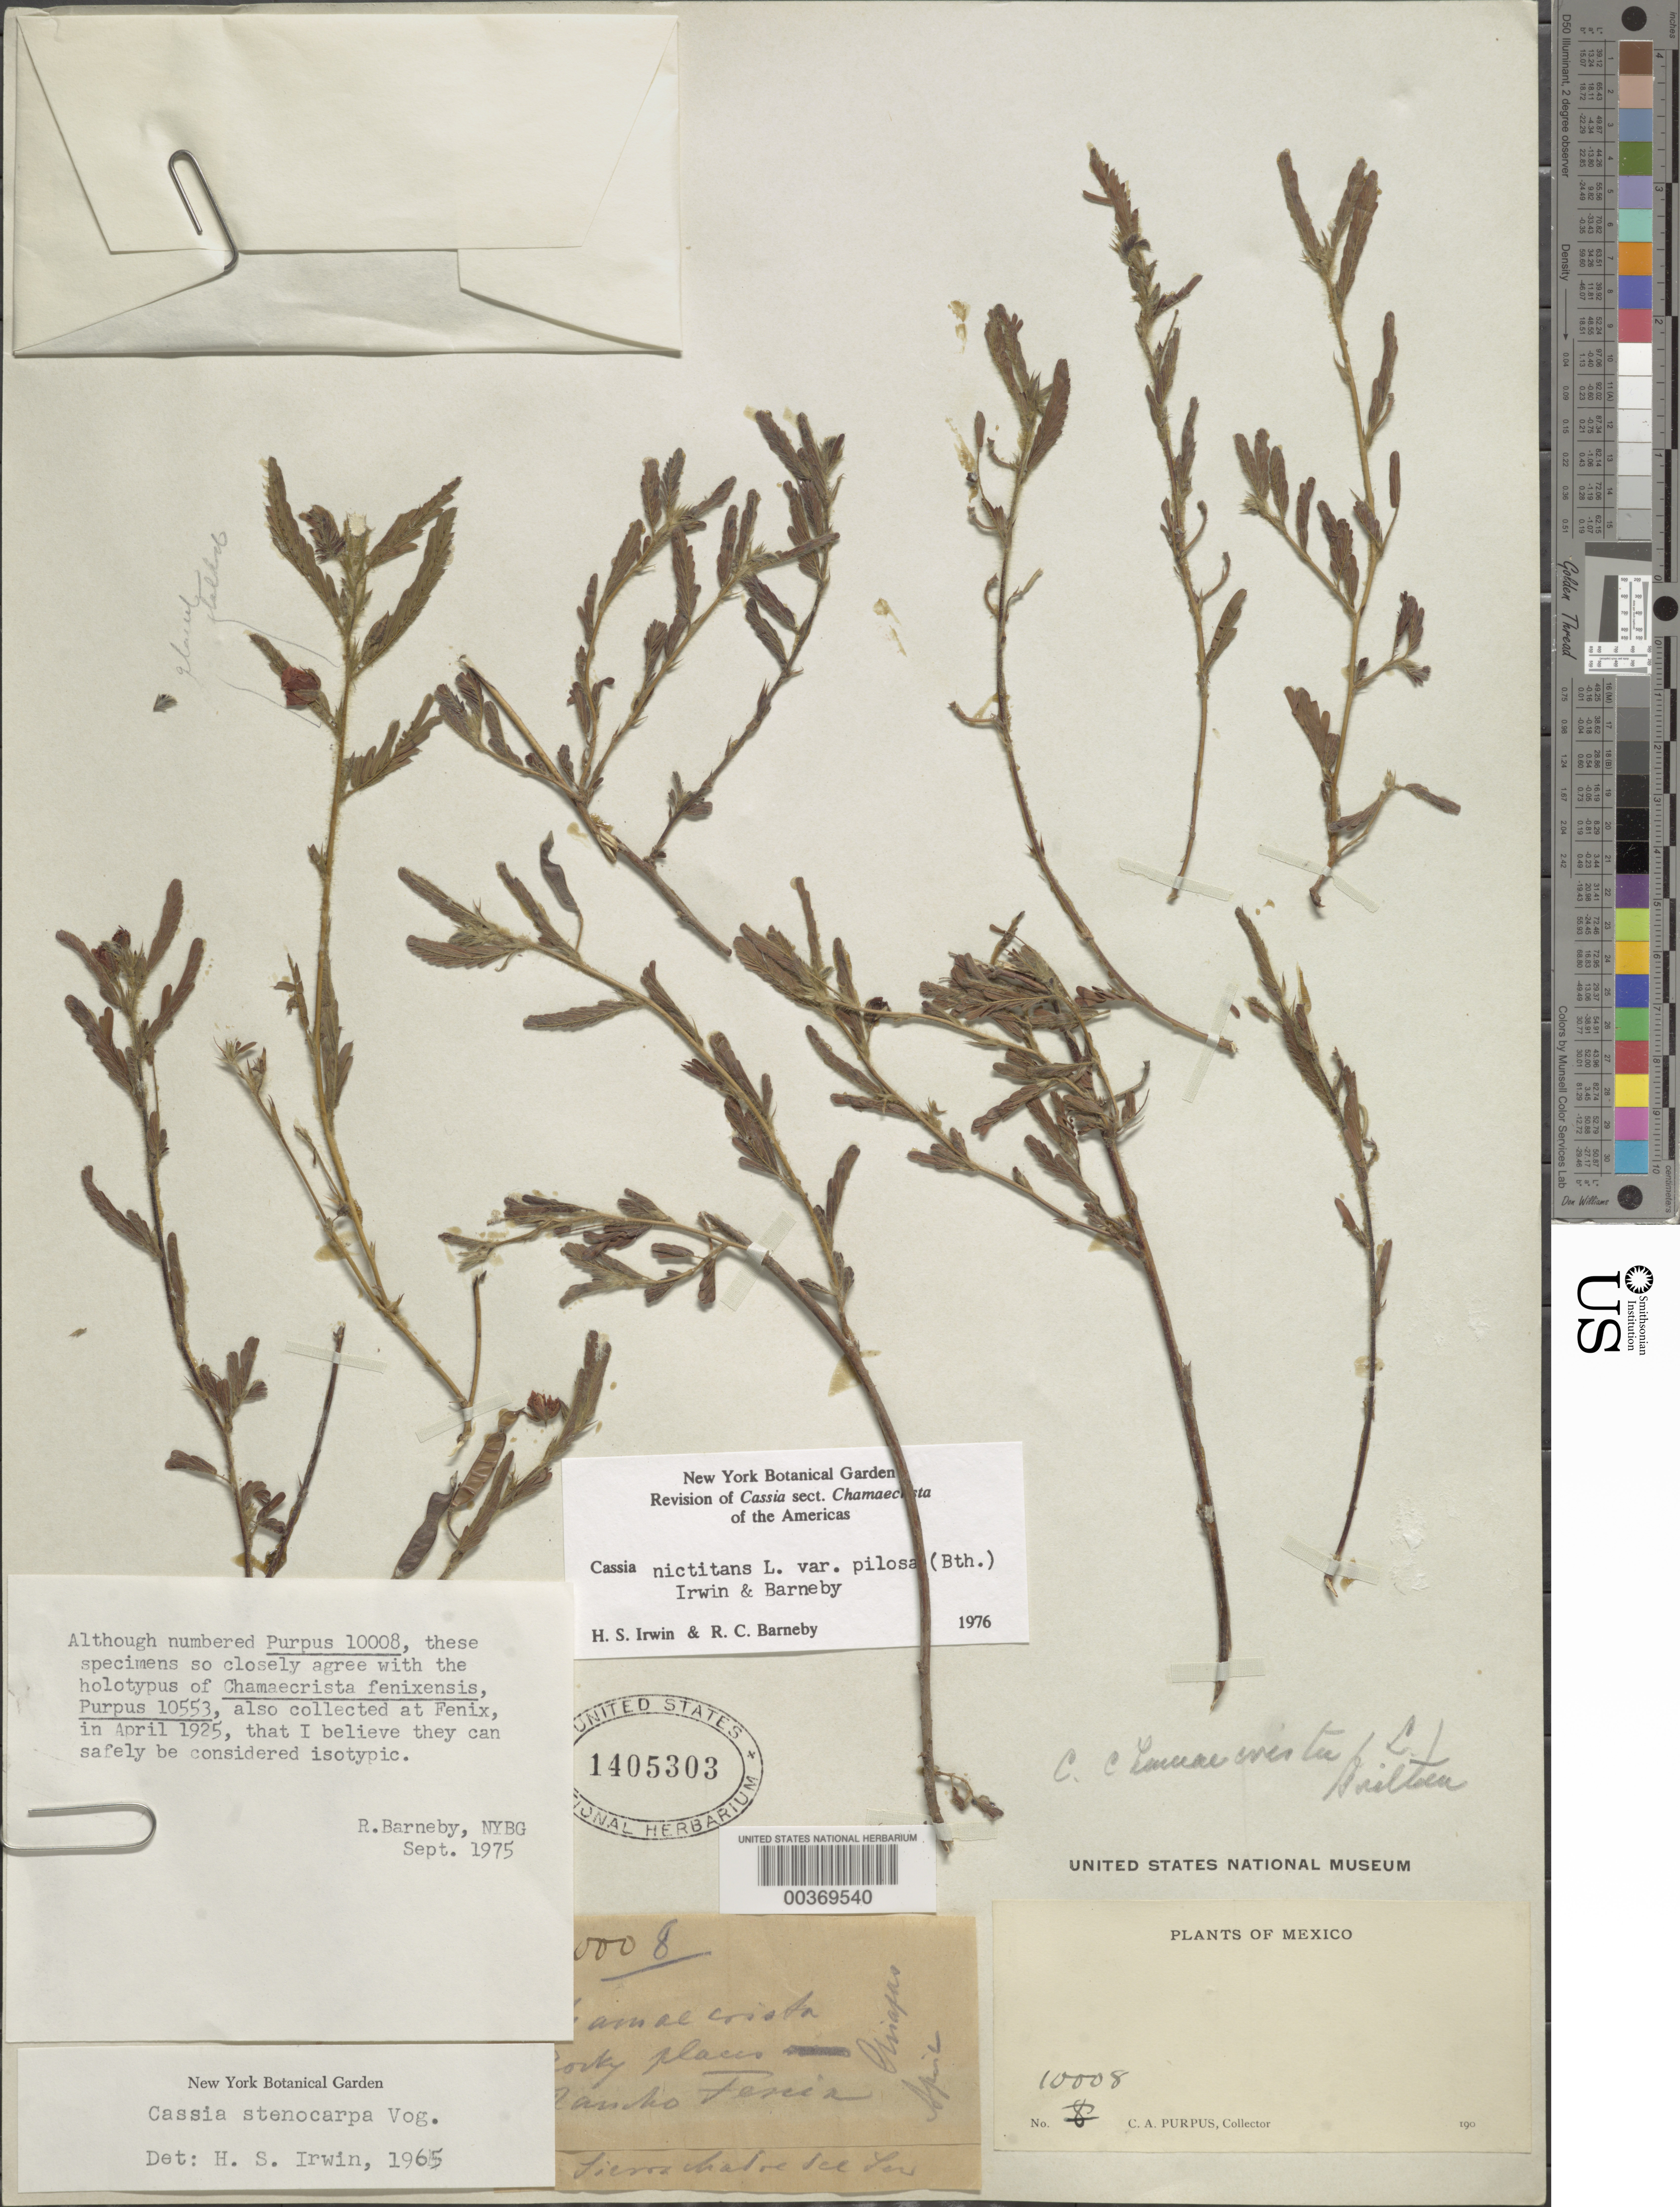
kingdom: Plantae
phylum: Tracheophyta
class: Magnoliopsida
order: Fabales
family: Fabaceae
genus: Chamaecrista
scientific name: Chamaecrista nictitans var. pilosa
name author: (Benth.) H.S. Irwin & Barneby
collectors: C. A. Purpus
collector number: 10008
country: Mexico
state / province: Chiapas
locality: Rancho Fenix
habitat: Rocky places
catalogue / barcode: US 1405303